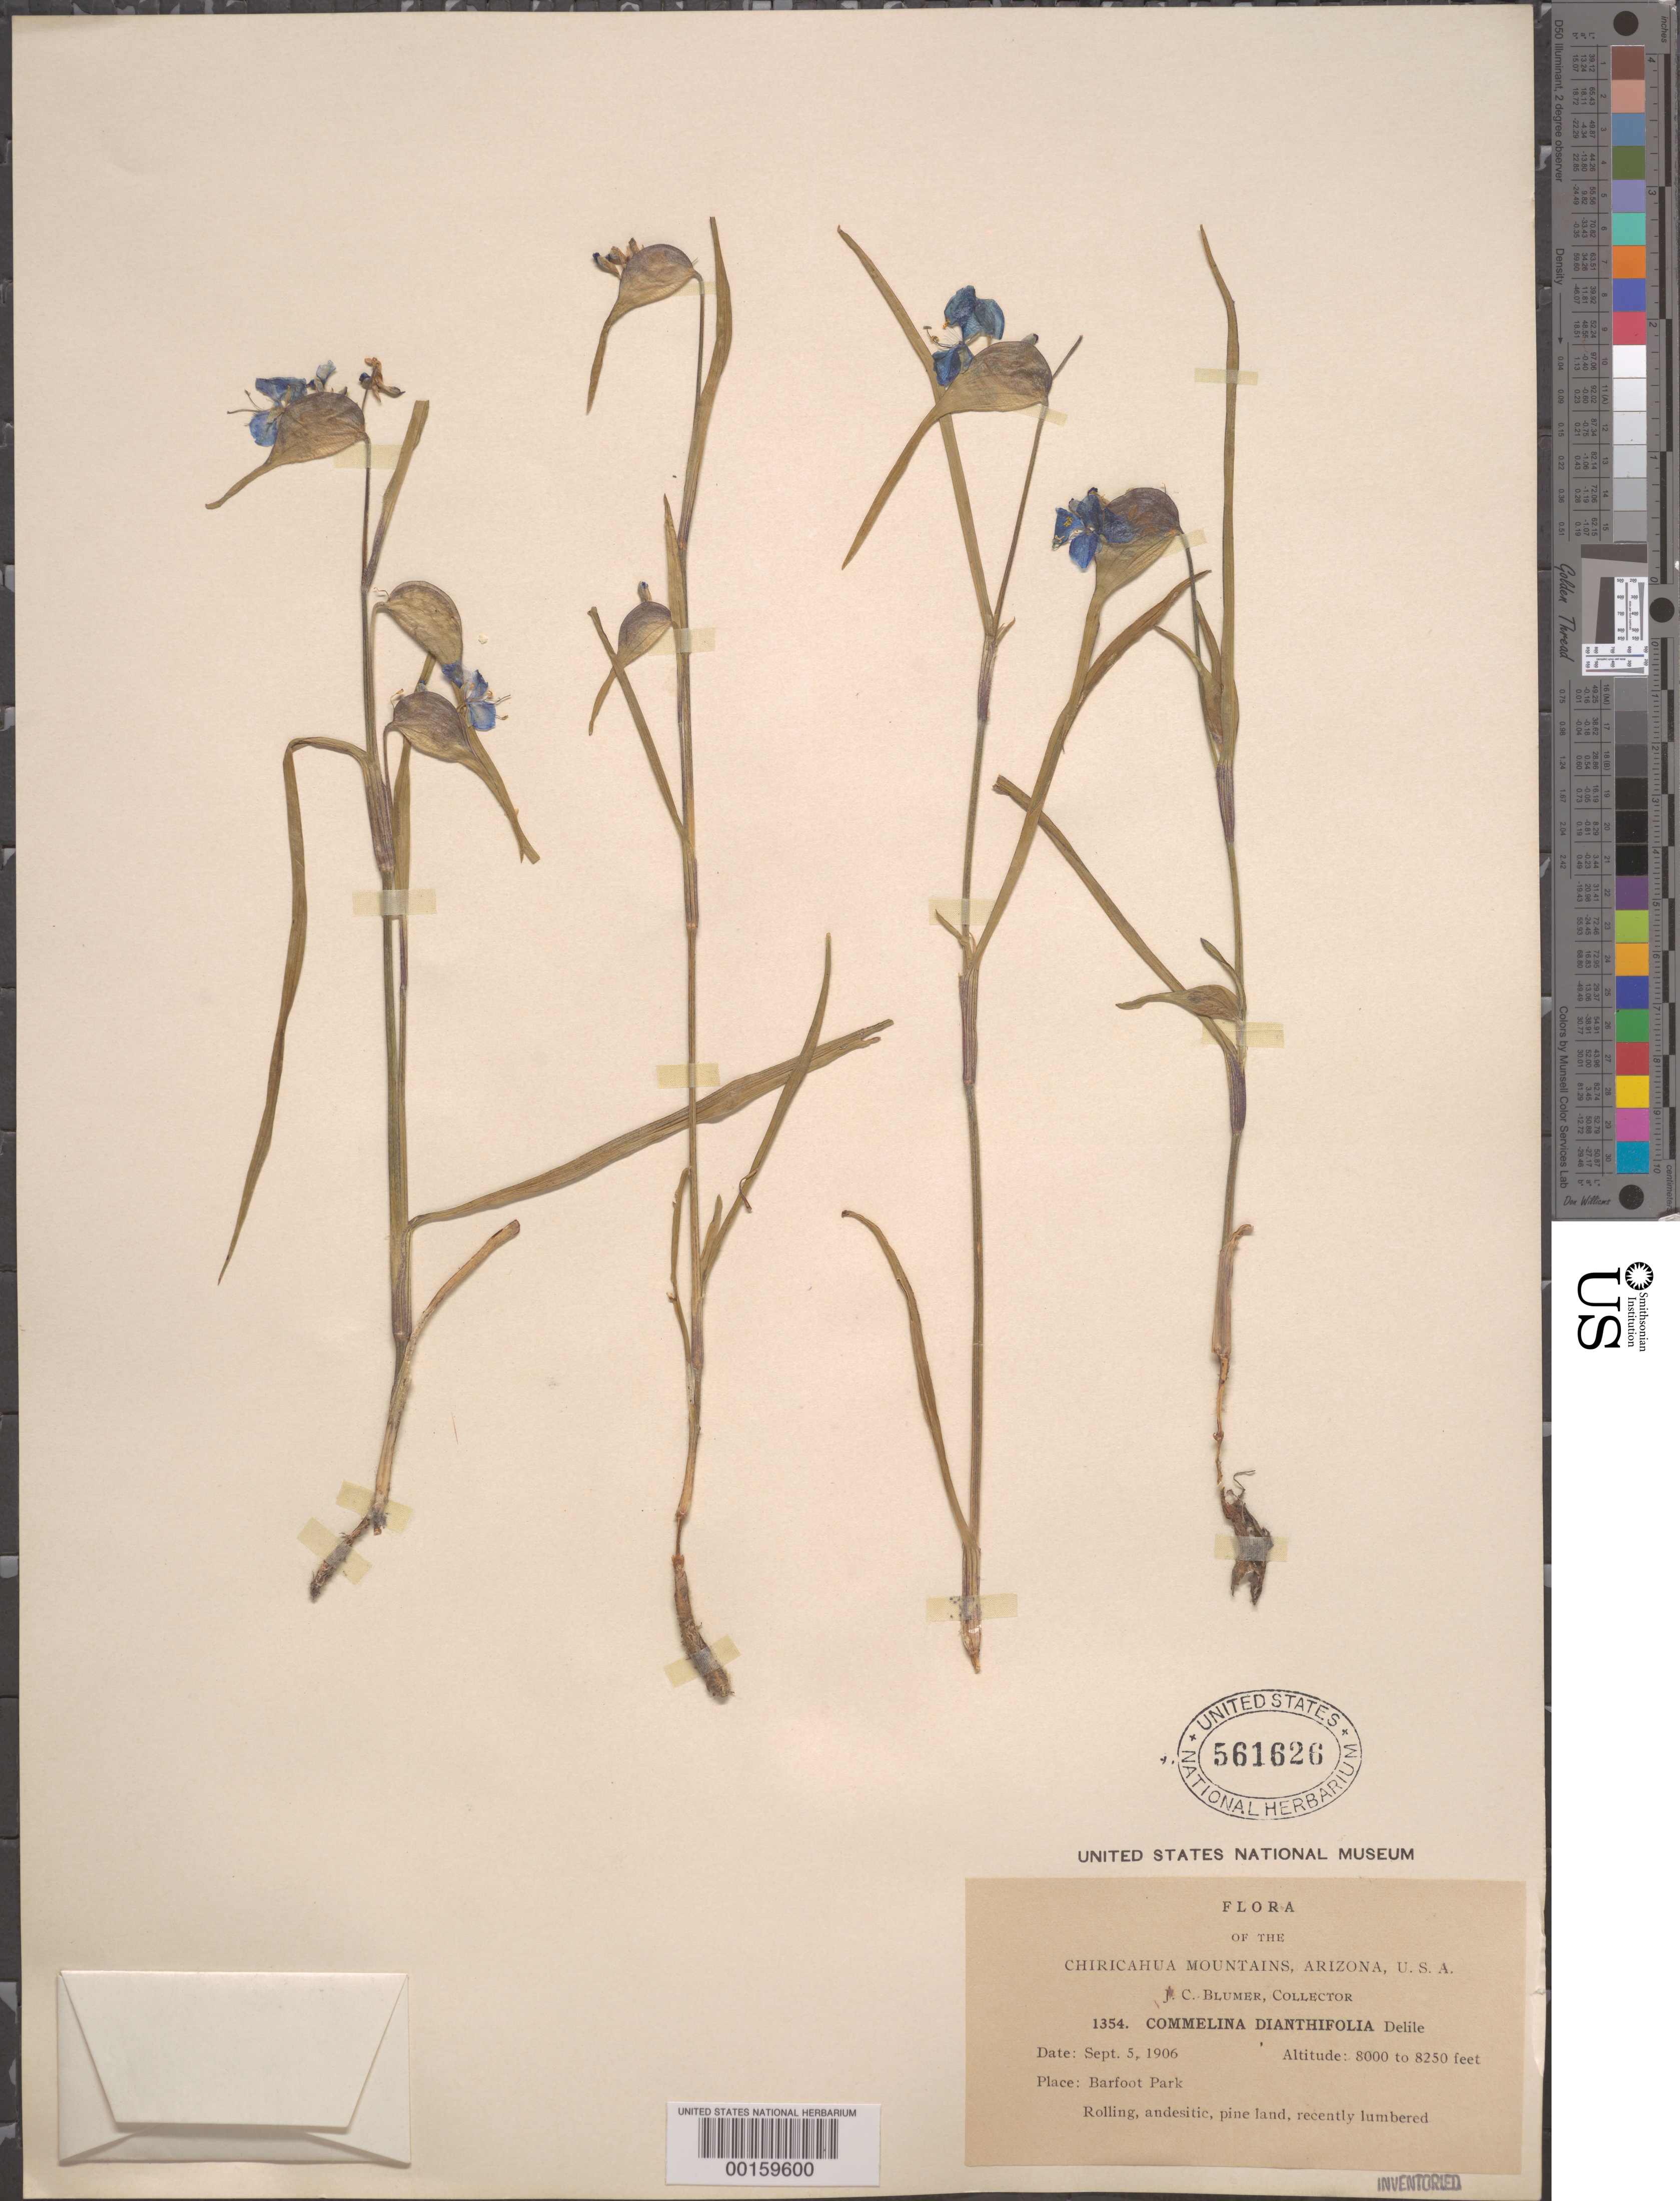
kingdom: Plantae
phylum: Tracheophyta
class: Liliopsida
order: Commelinales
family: Commelinaceae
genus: Commelina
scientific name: Commelina dianthifolia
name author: Redouté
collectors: J. C. Blumer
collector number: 1354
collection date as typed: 05 Sep 1906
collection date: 1906-09-05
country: United States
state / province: Arizona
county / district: Cochise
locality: Chiricahua mts., barfoot park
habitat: Rolling, andesitic, pine land, recently lumbered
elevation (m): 2440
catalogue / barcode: US 561626